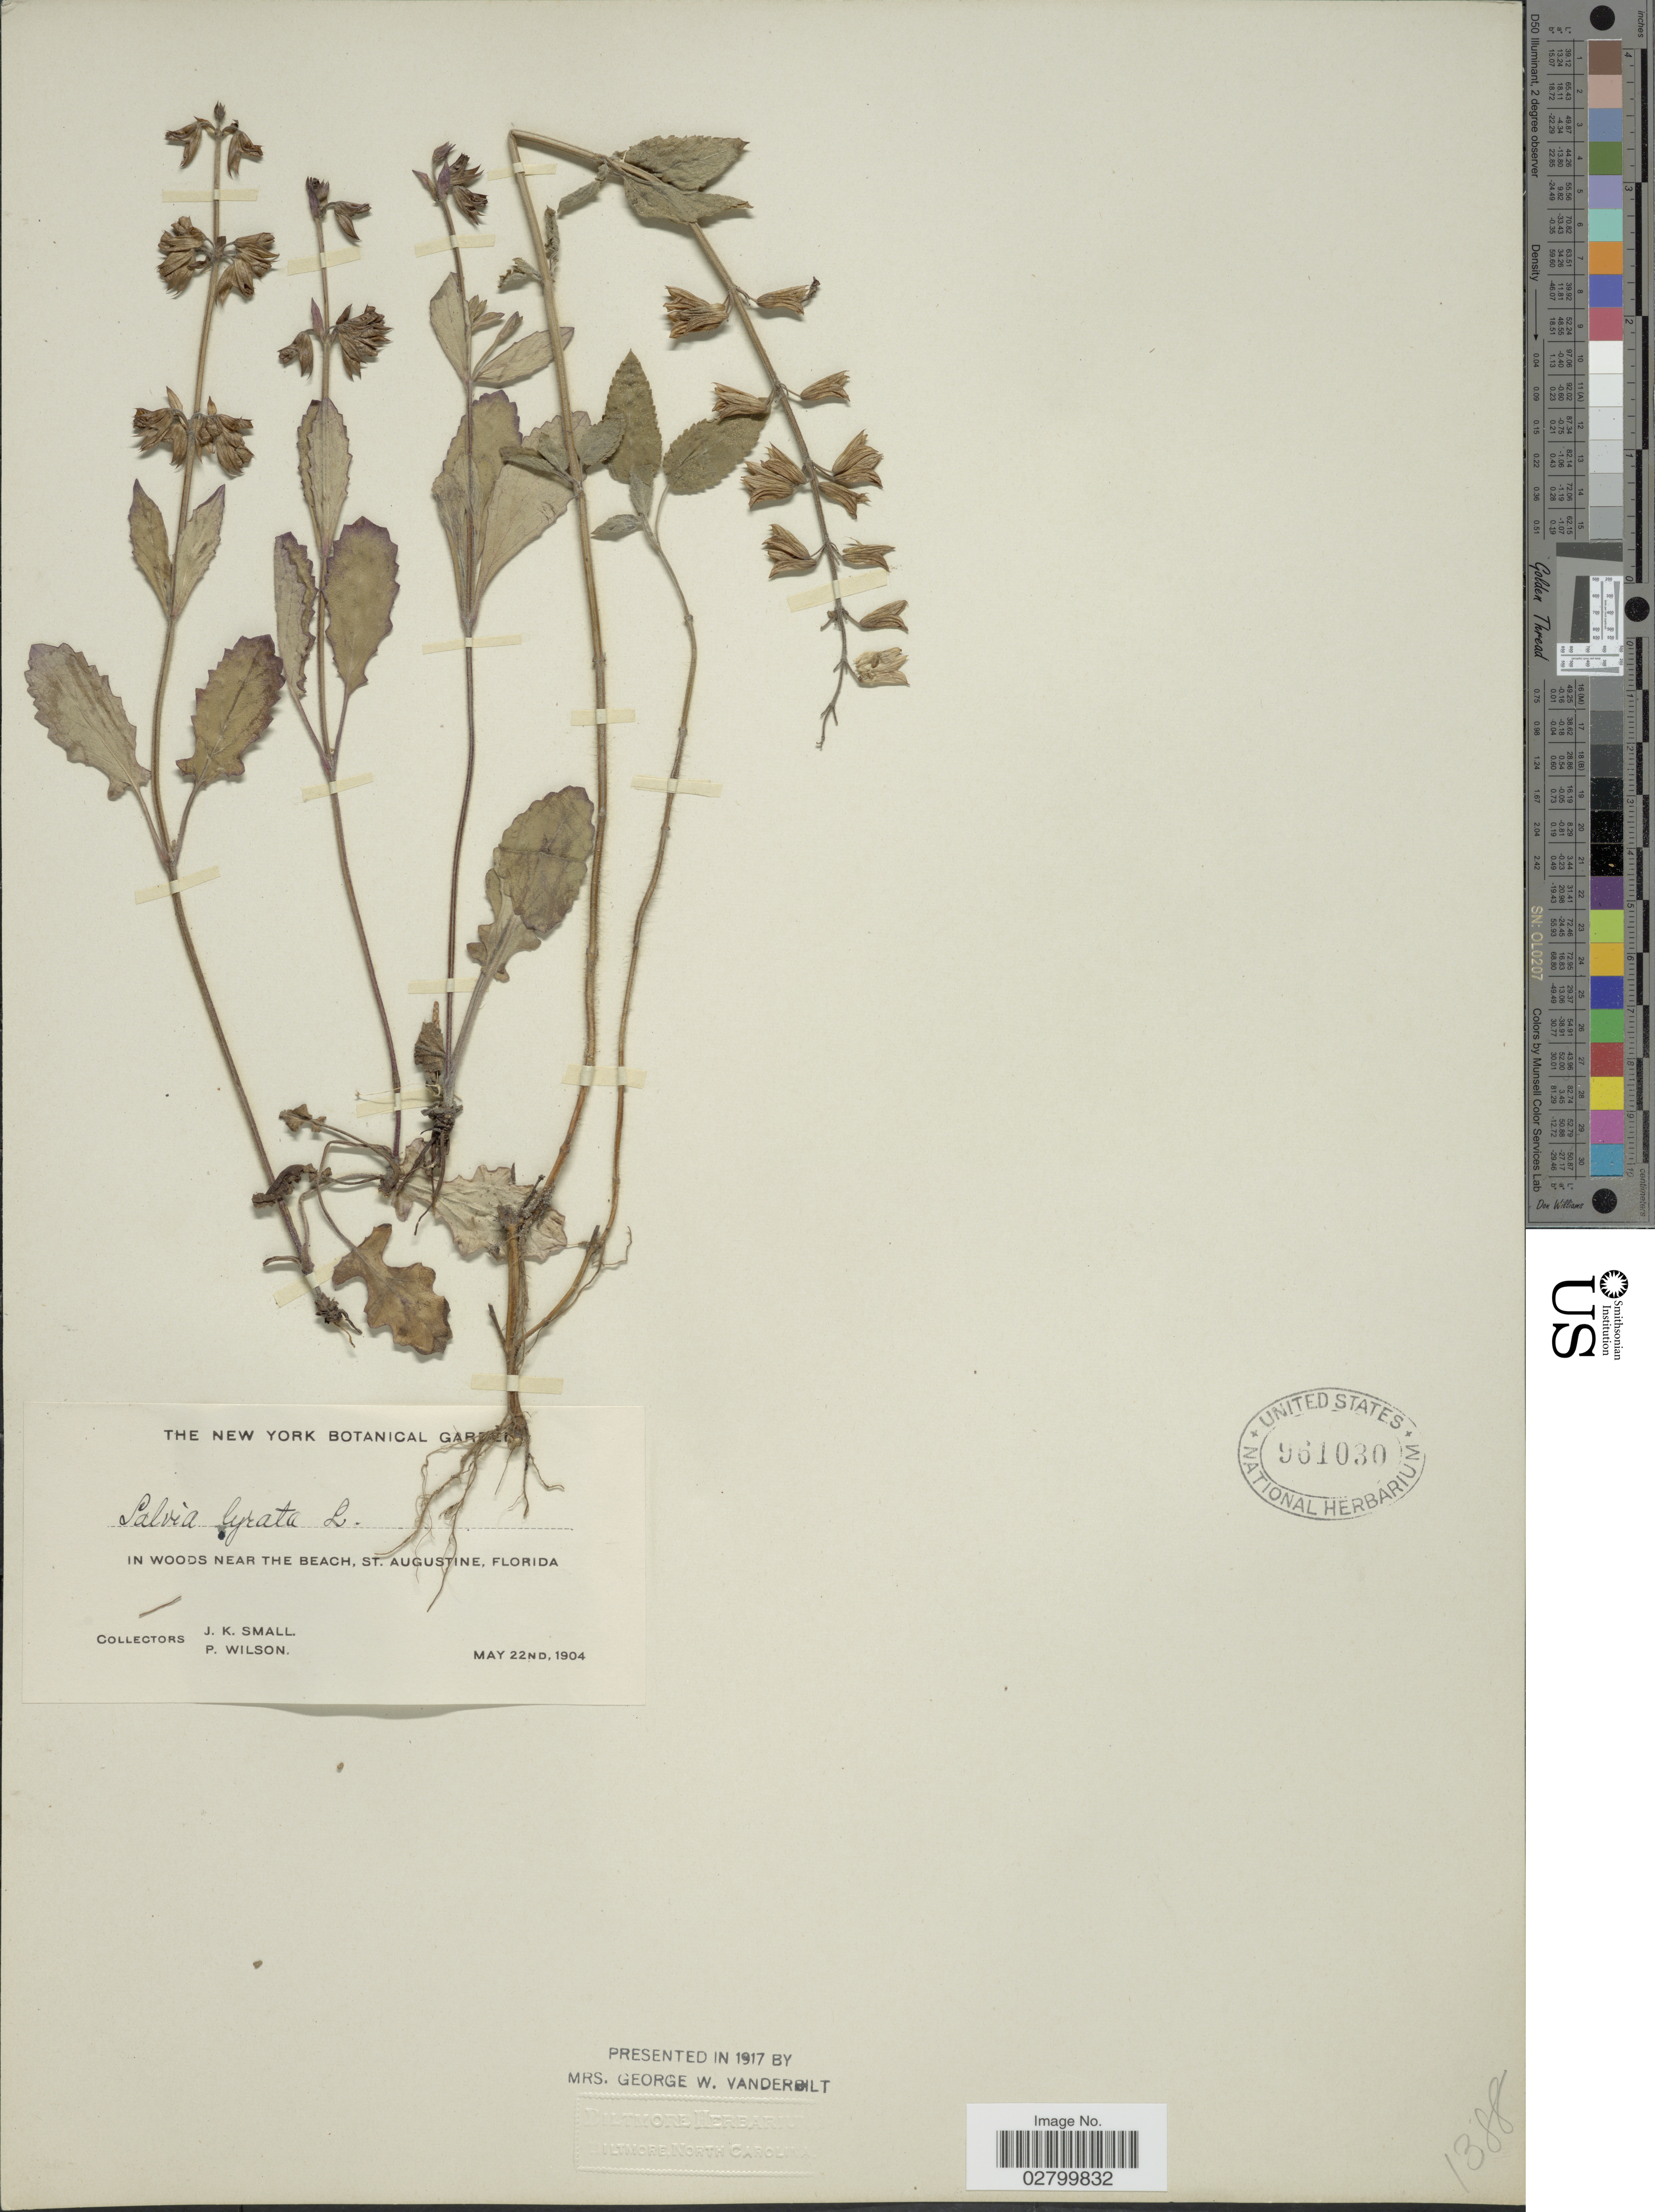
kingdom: Plantae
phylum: Tracheophyta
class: Magnoliopsida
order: Lamiales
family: Lamiaceae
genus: Salvia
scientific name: Salvia lyrata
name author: L.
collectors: J. K. Small & P. Wilson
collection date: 1904-05-22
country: United States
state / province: Florida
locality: In woods near the beach, St. Augustine, Florida.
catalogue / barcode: US 961030